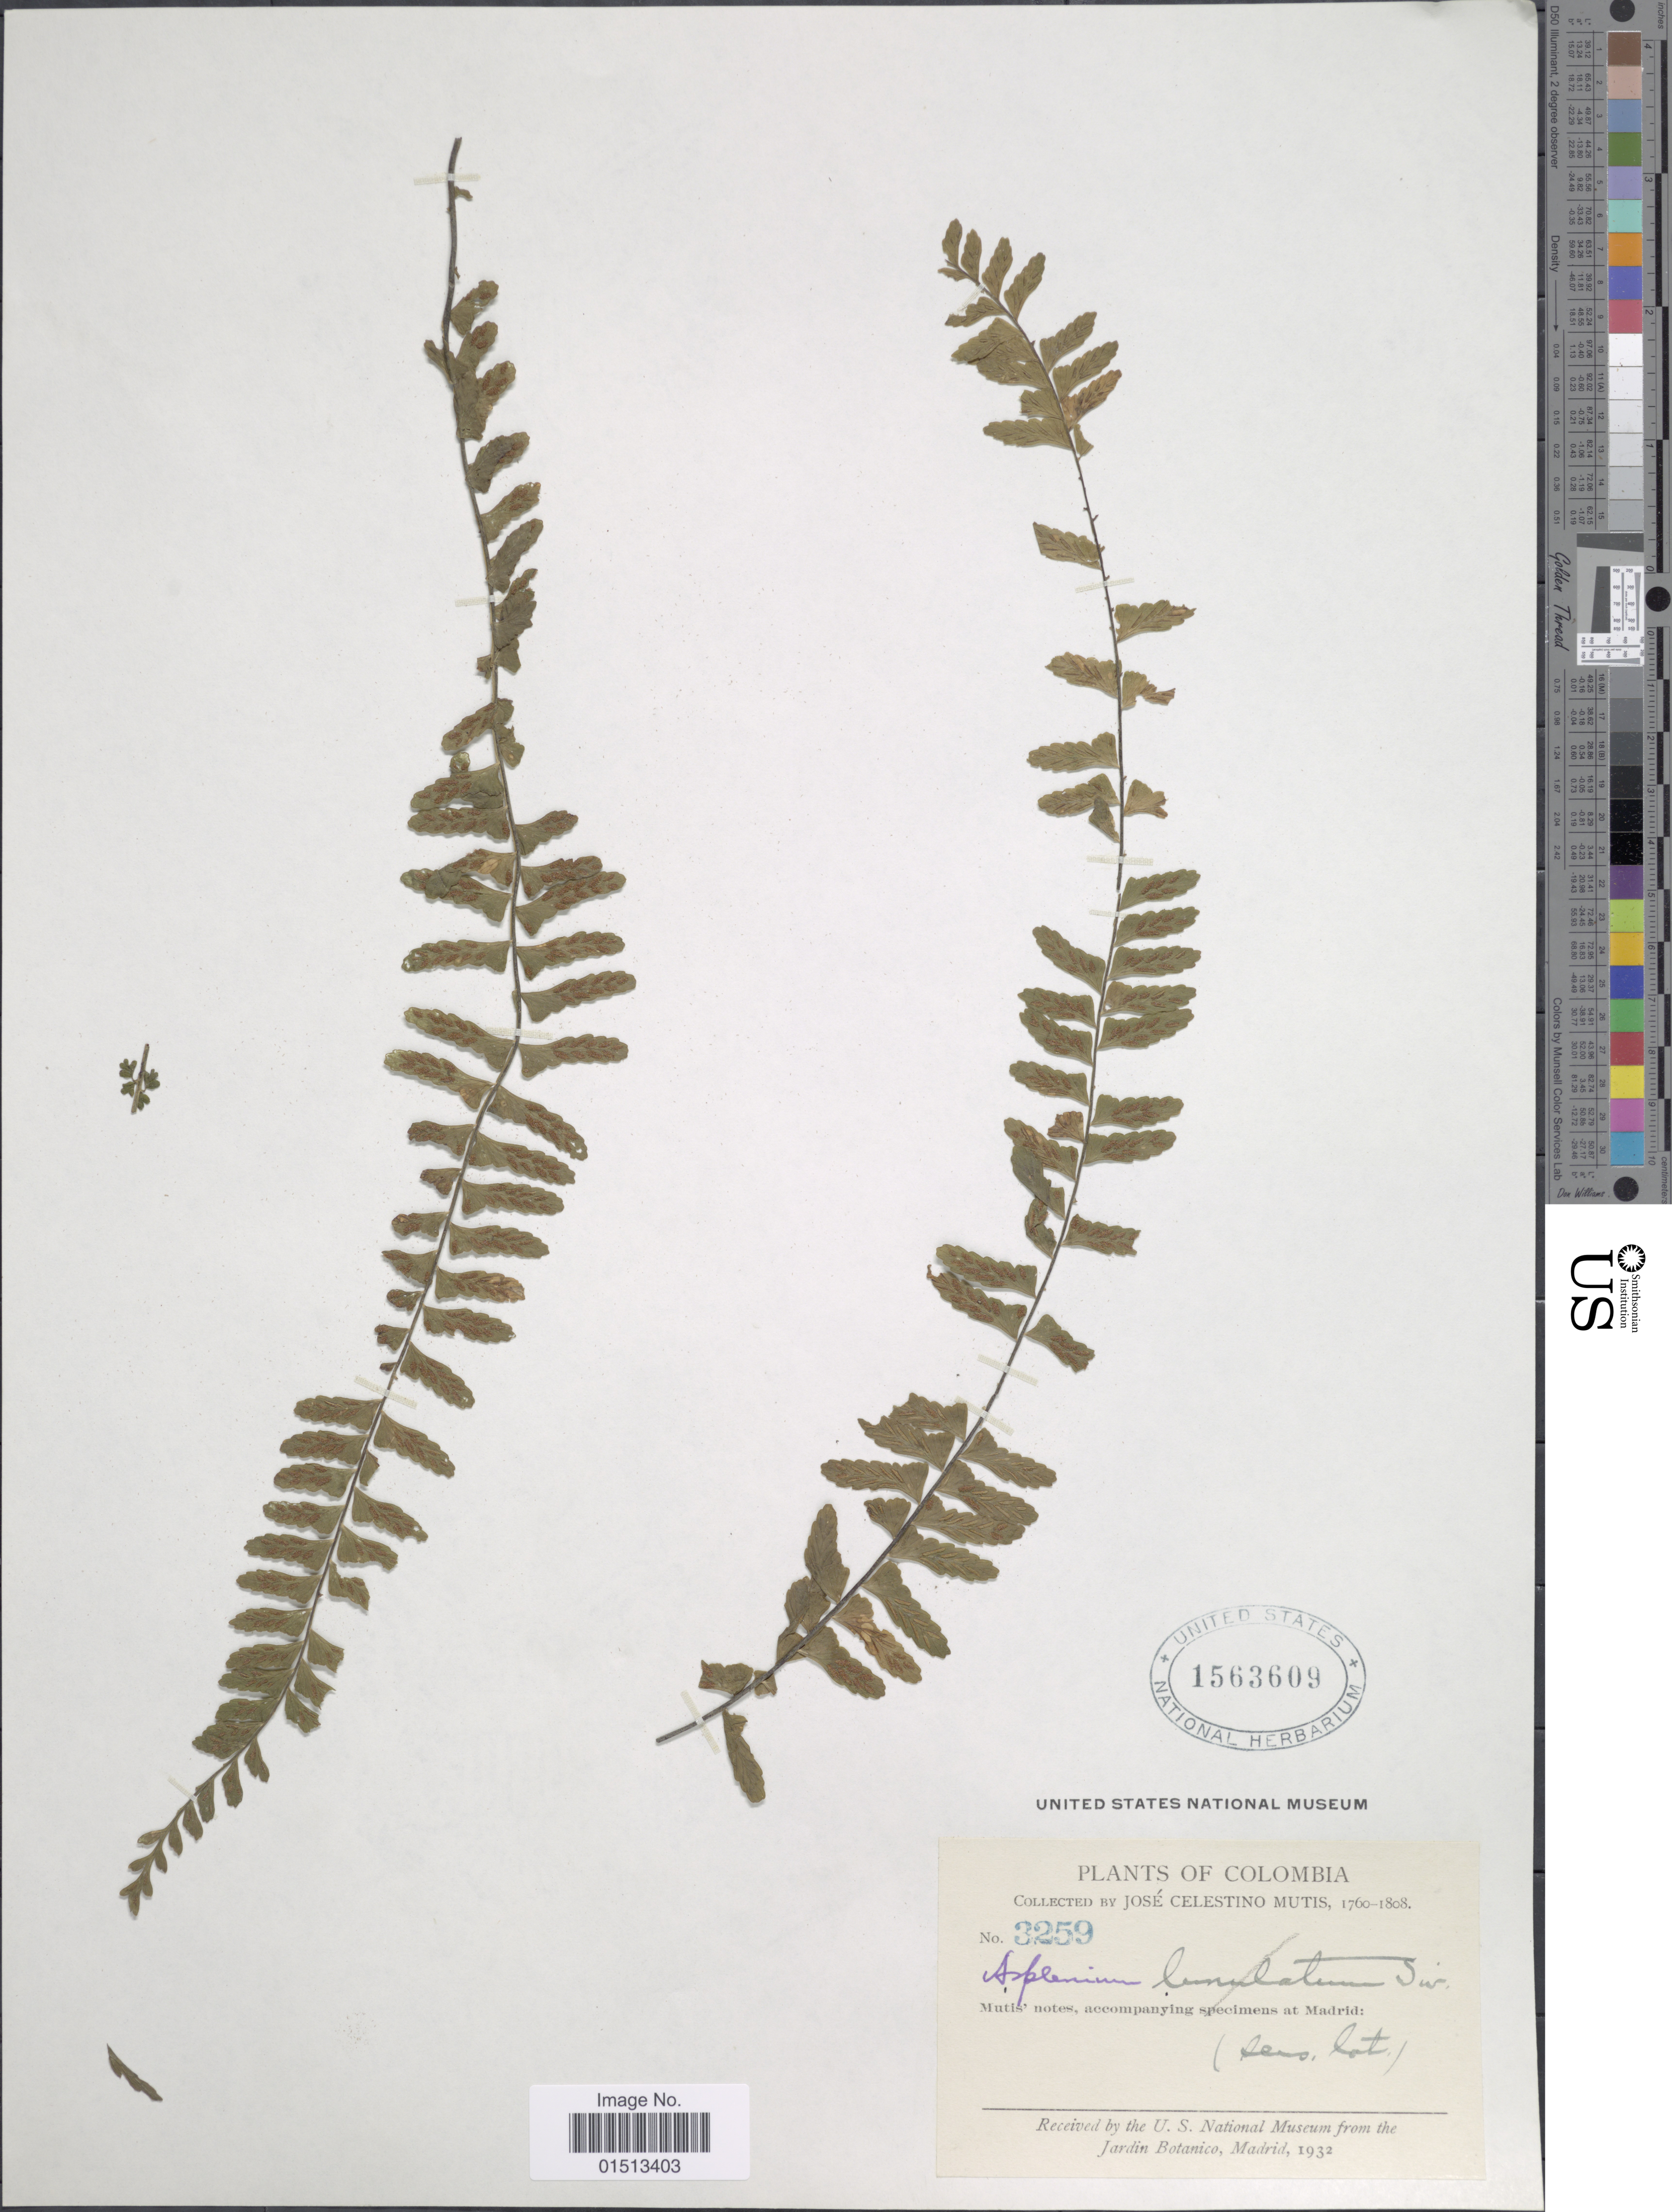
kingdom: Plantae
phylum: Tracheophyta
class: Polypodiopsida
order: Polypodiales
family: Aspleniaceae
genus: Asplenium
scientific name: Asplenium sp.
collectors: J. C. B. Mutis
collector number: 3259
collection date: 1760/1808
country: Colombia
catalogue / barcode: US 1563609